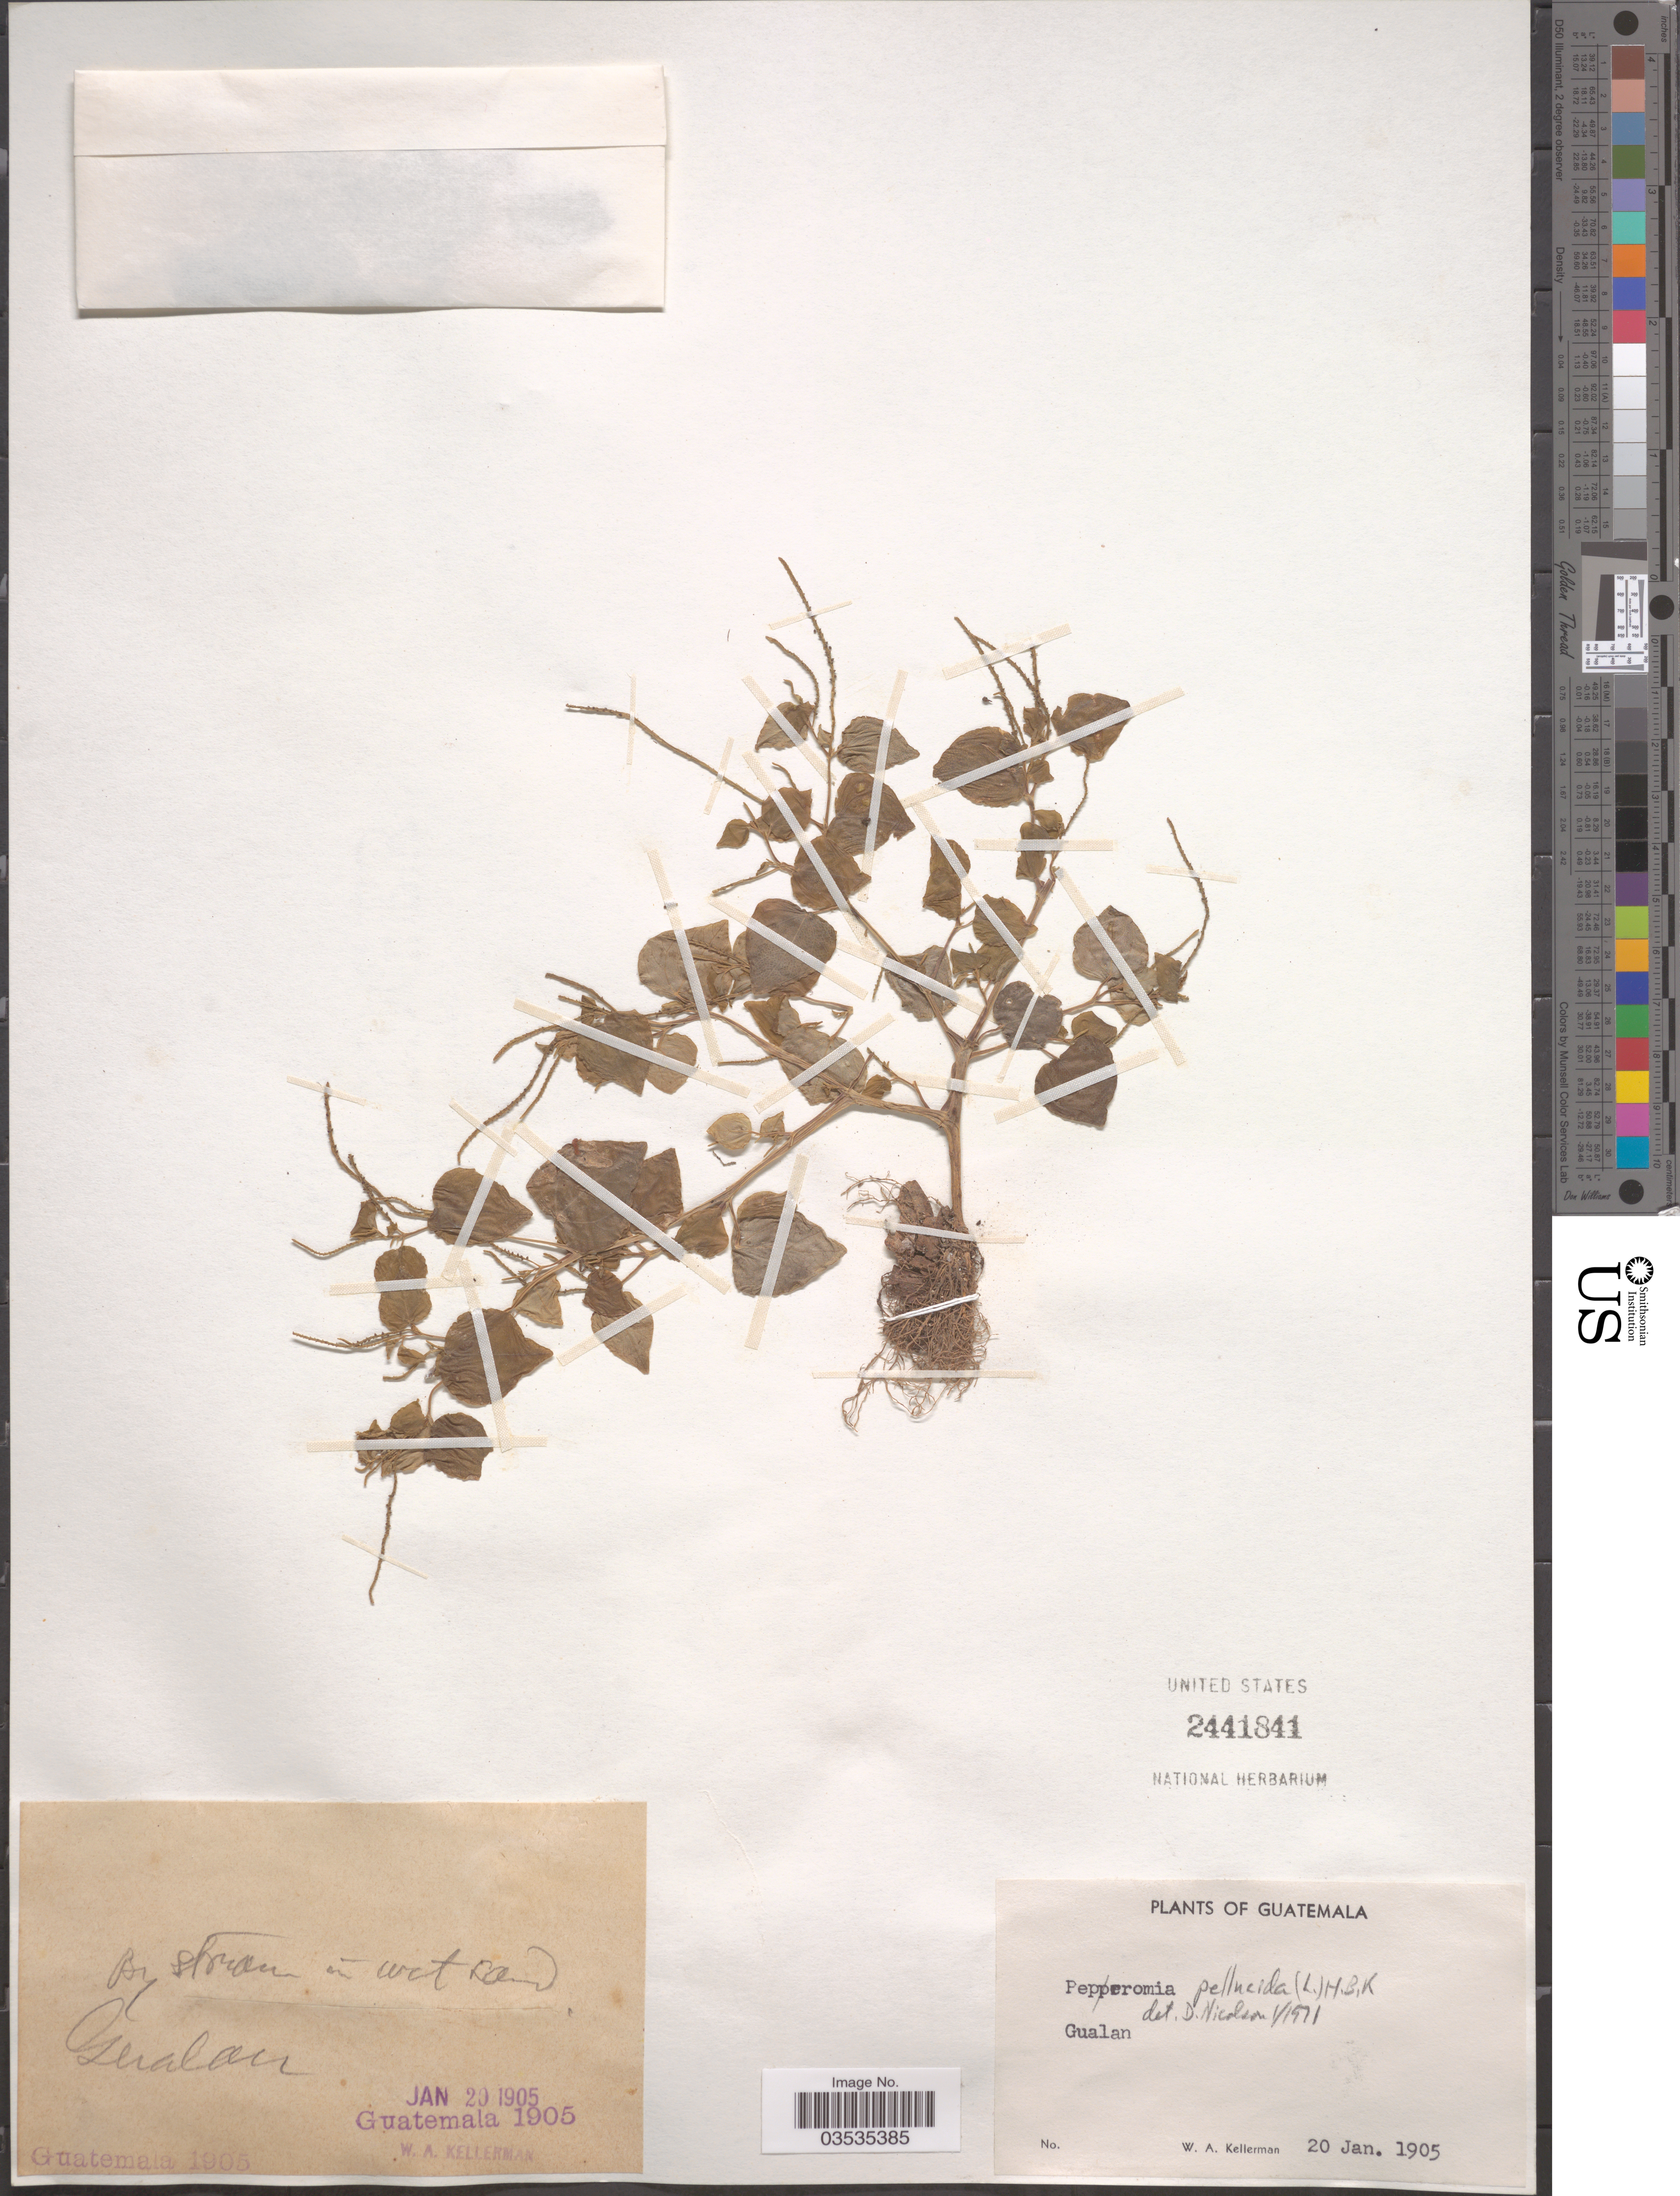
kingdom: Plantae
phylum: Tracheophyta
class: Magnoliopsida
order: Piperales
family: Piperaceae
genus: Peperomia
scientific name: Peperomia pellucida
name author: (L.) Kunth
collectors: W. Kellerman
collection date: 1905-01-20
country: Guatemala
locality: Gualan.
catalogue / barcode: US 2441841